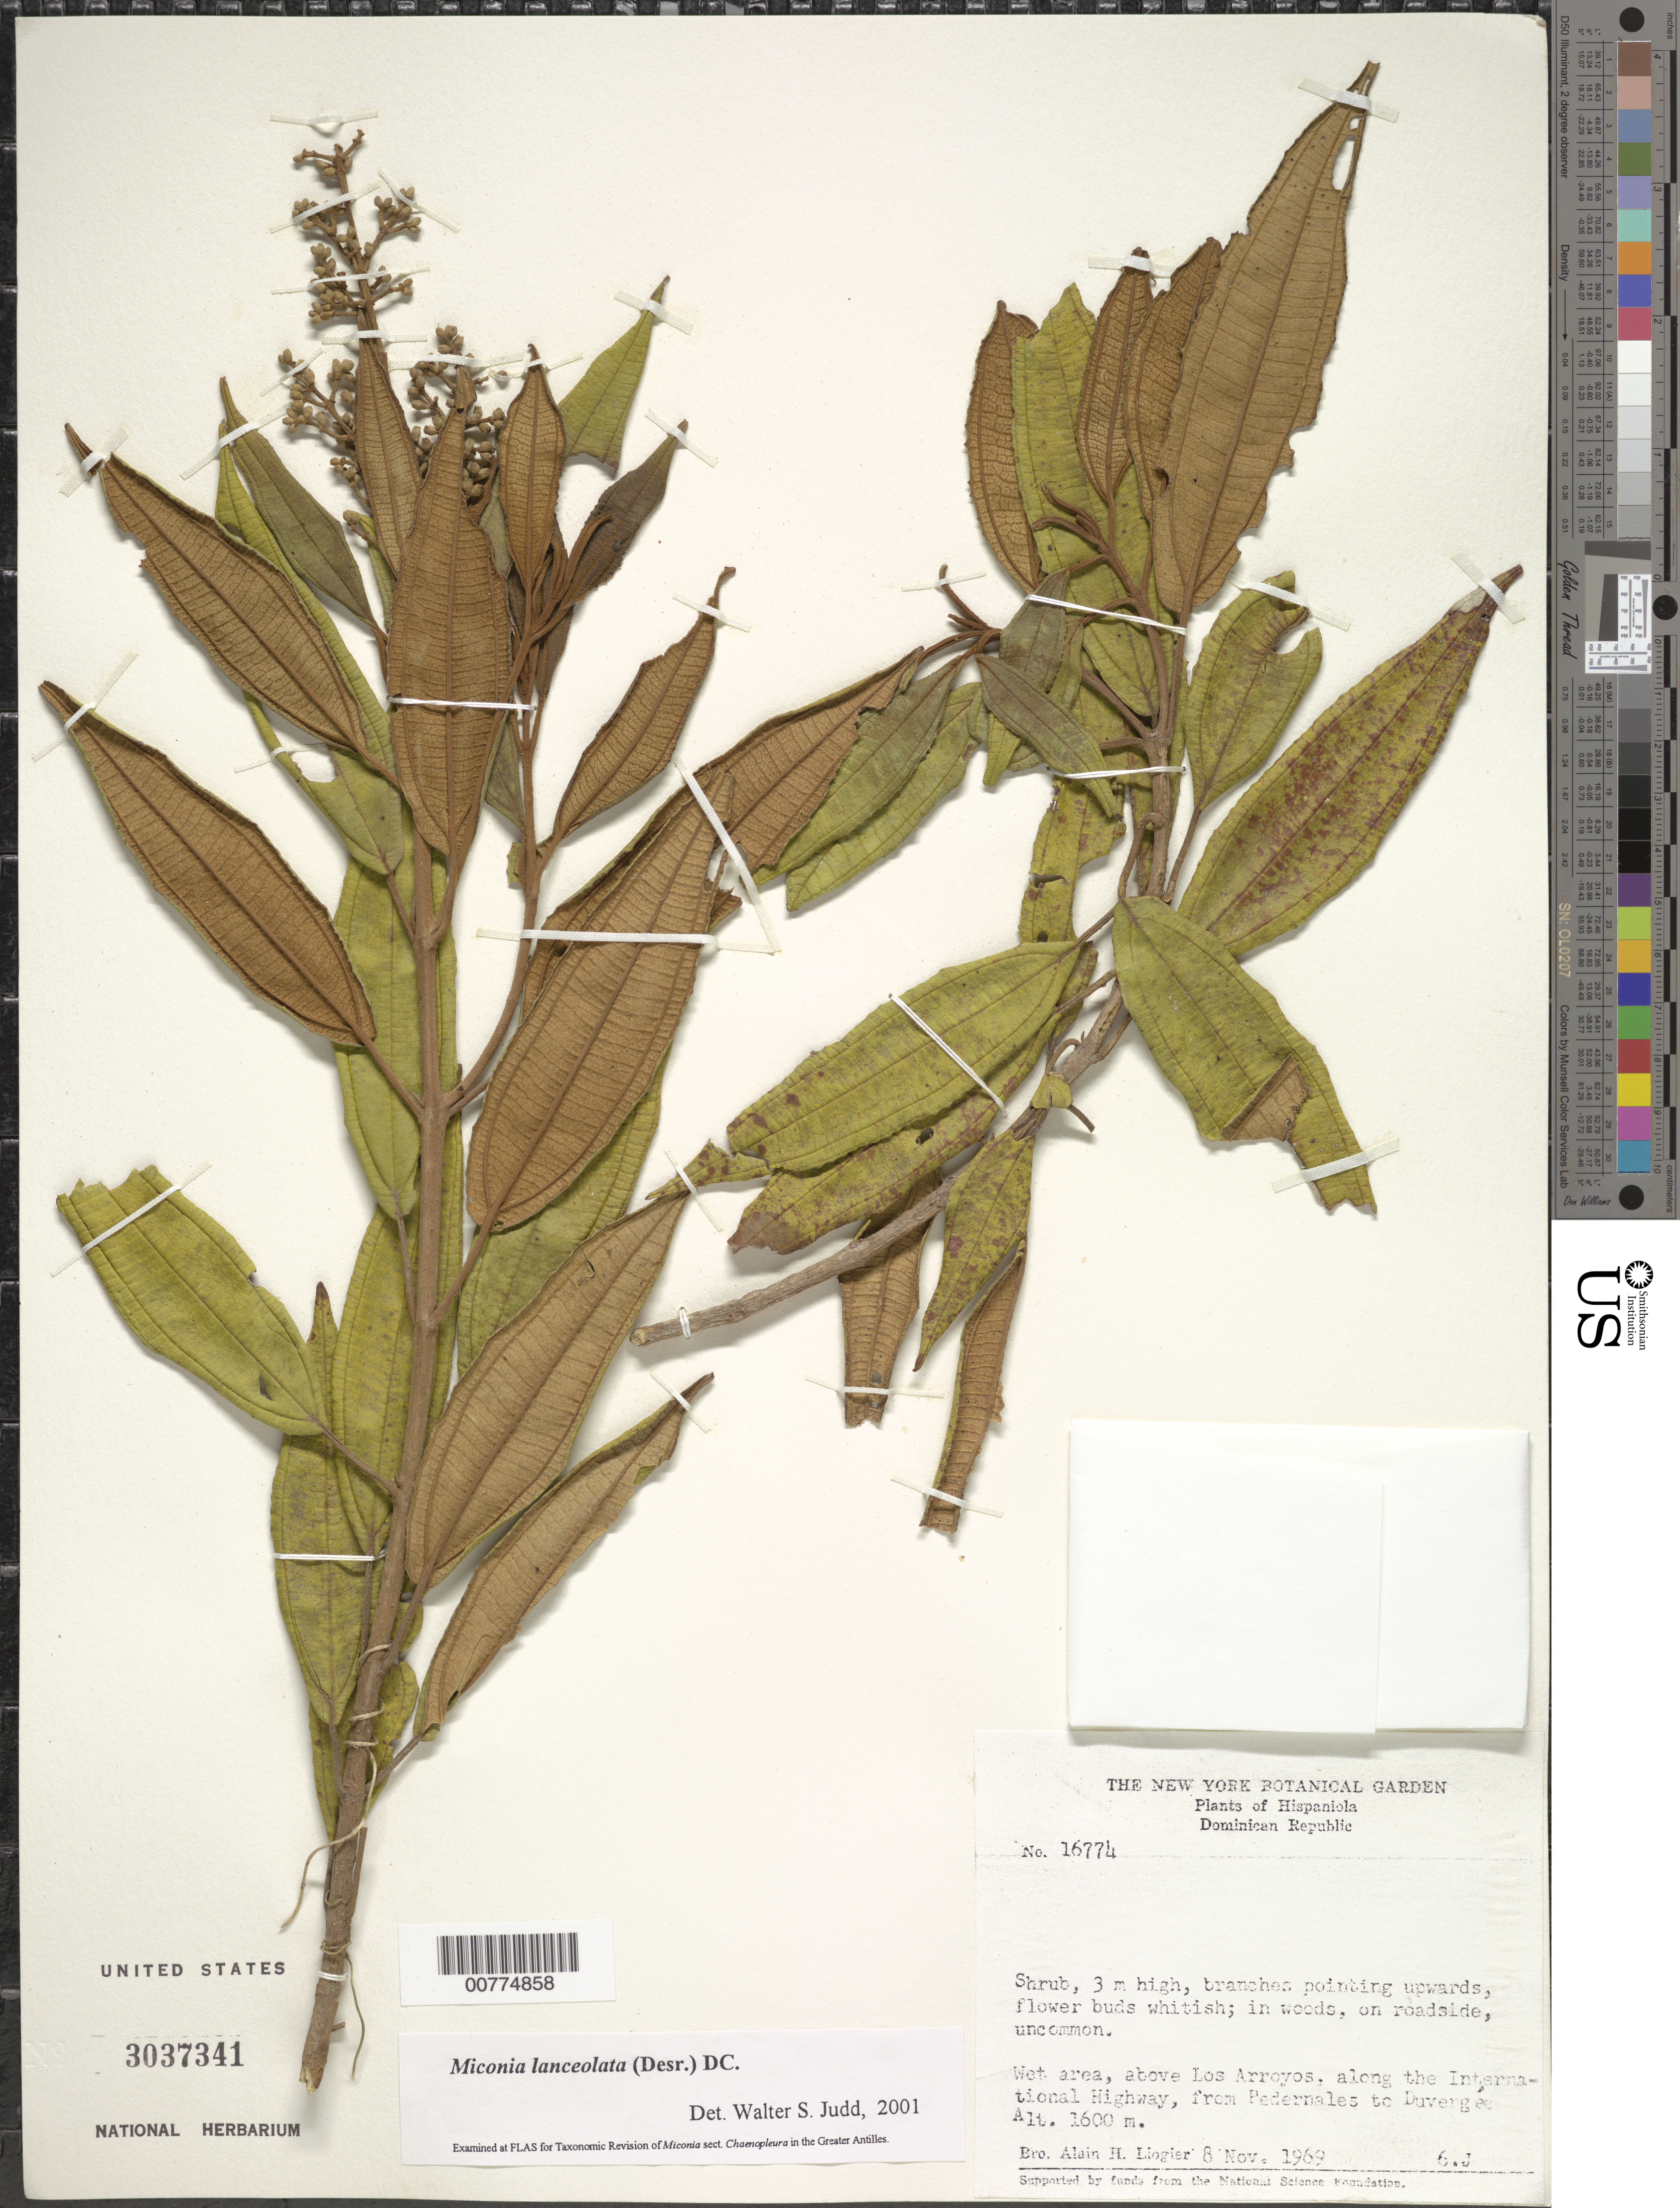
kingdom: Plantae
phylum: Tracheophyta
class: Magnoliopsida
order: Myrtales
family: Melastomataceae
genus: Miconia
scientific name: Miconia lanceolata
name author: (Desr.) DC.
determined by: Judd, Walter S.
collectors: A. H. Liogier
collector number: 16774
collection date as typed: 08 Nov 1969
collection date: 1969-11-08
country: Dominican Republic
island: Hispaniola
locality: From Pedernales to Duvergé, along the International Highway, above Los Arroyos.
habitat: Wet area.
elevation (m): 1600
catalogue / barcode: US 3037341